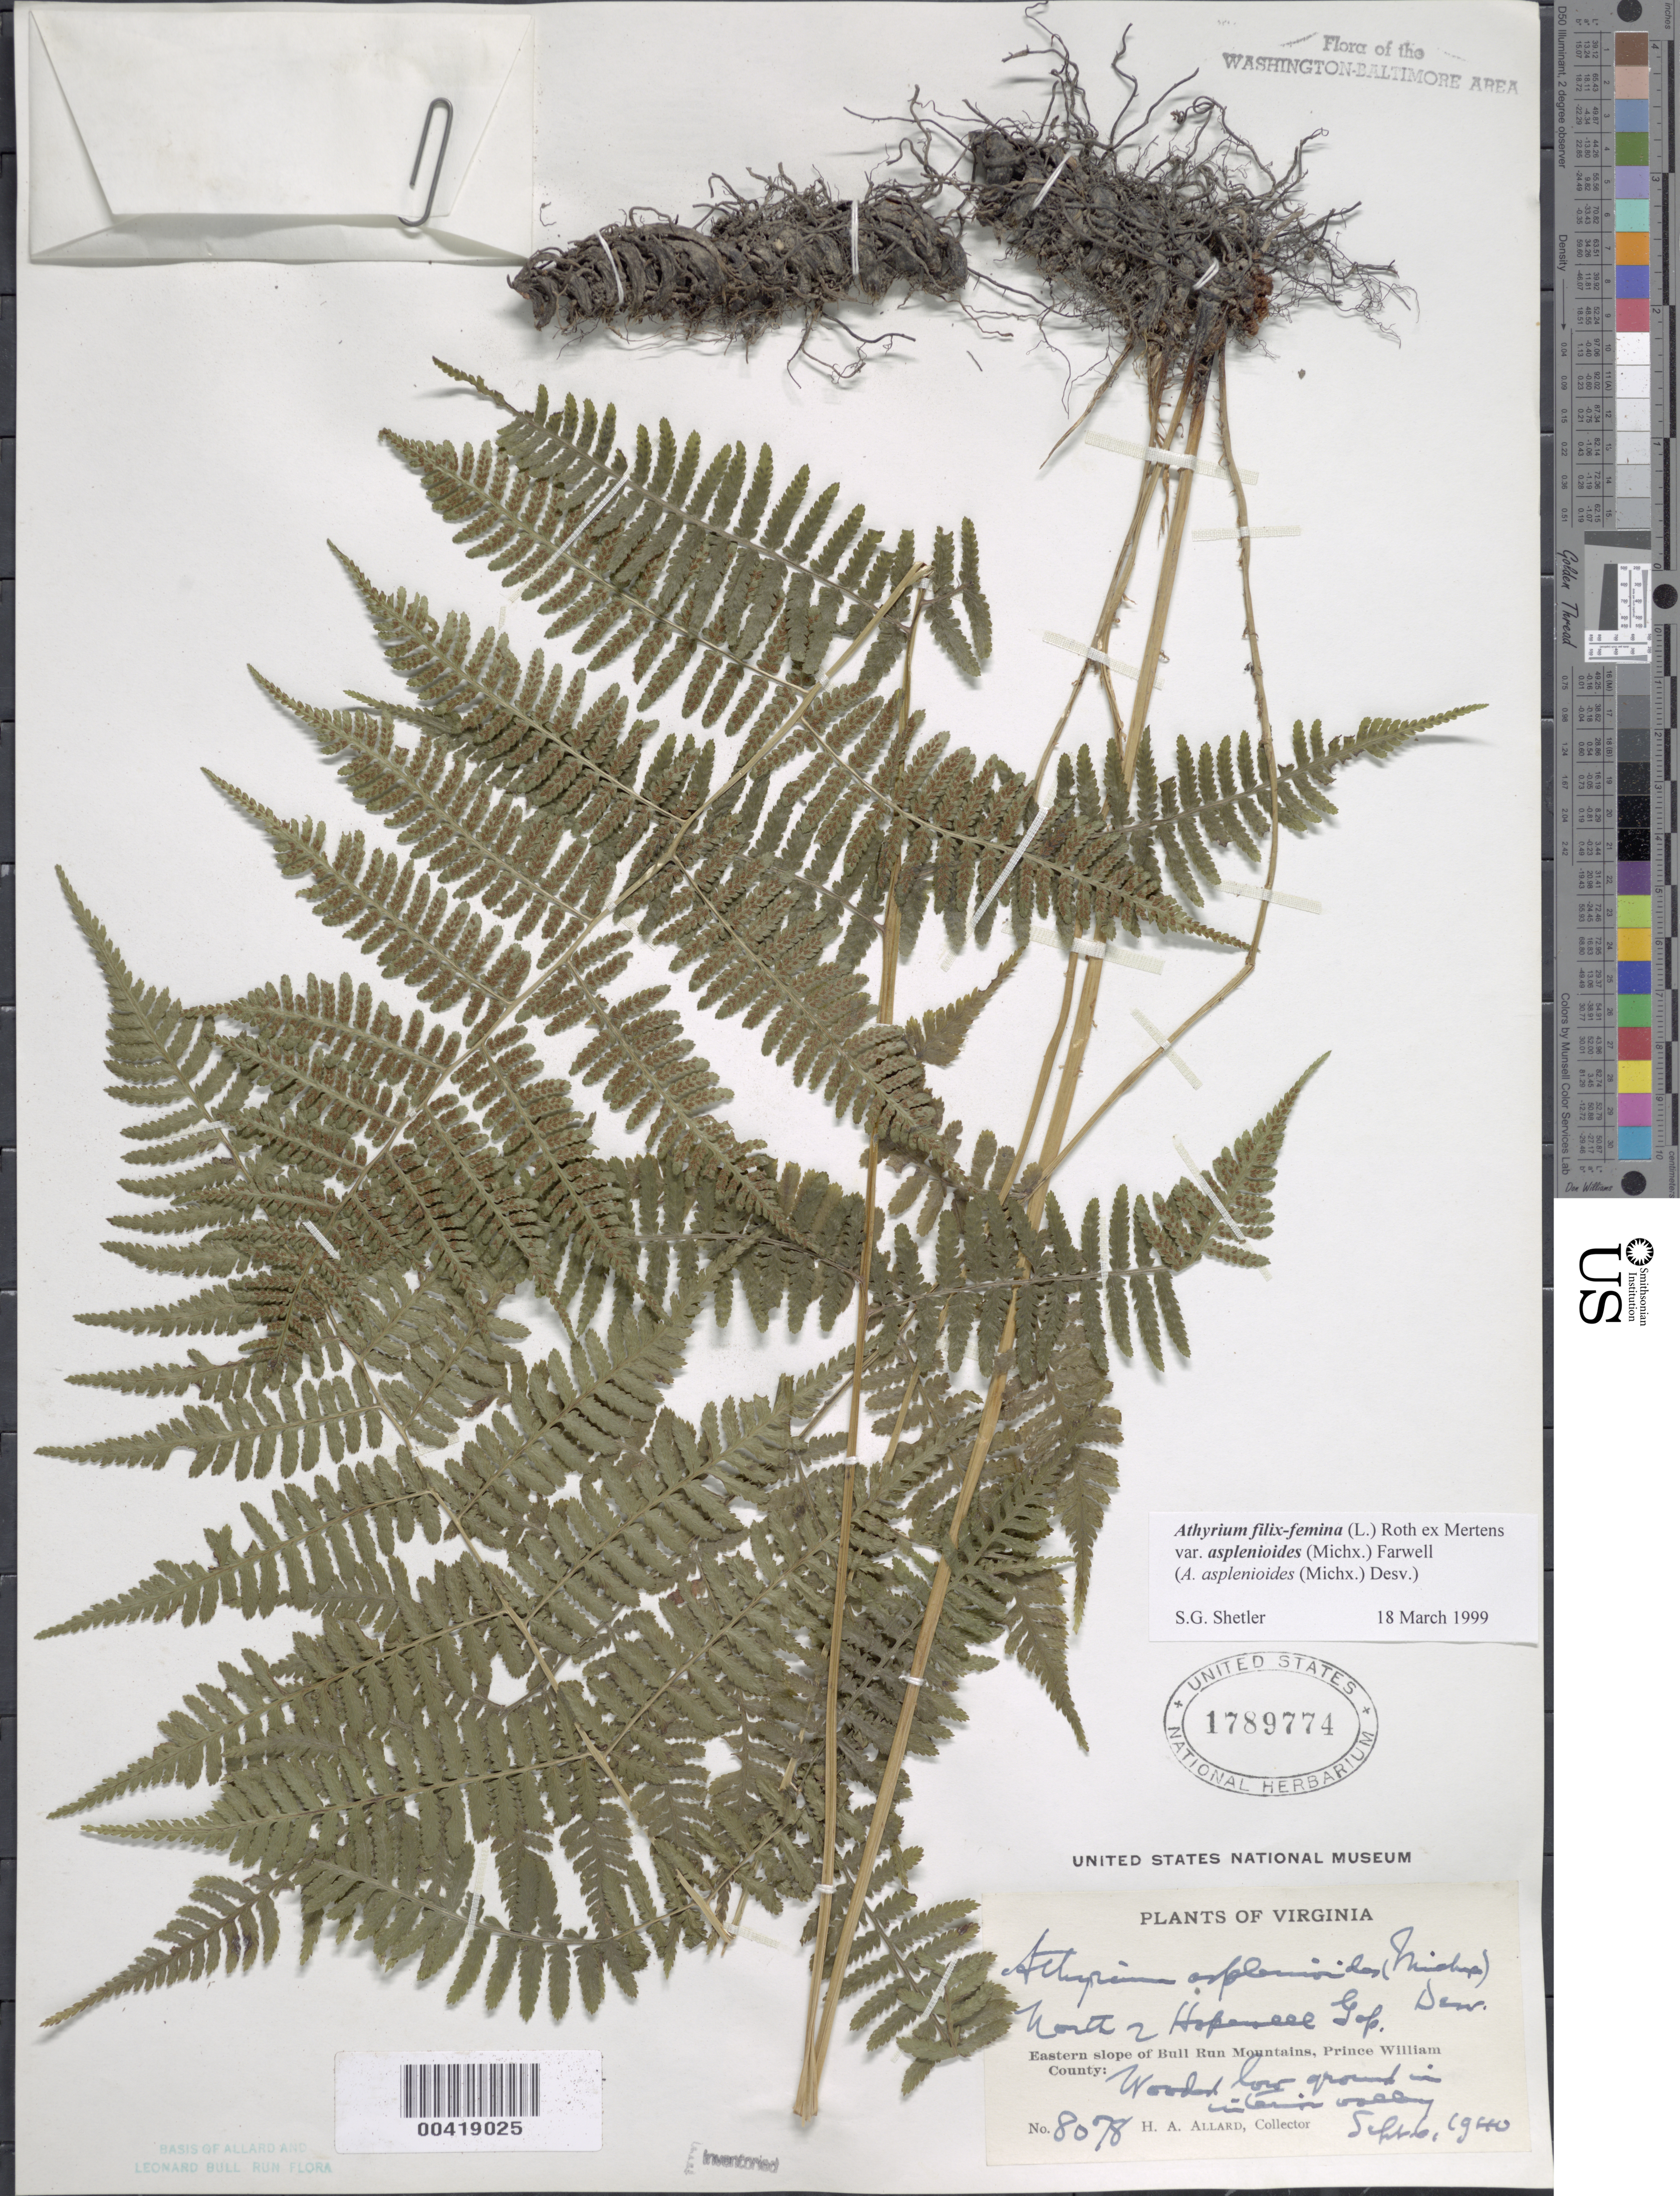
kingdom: Plantae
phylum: Tracheophyta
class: Polypodiopsida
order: Polypodiales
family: Athyriaceae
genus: Athyrium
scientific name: Athyrium filix-femina var. asplenioides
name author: (Michx.) Farw.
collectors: H. A. Allard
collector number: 8078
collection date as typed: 06 Sep 1940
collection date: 1940-09-06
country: United States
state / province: Virginia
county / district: Prince William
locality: North of Hopewell Gap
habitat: Woodedlow ground in valley, eastern slope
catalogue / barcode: US 1789774